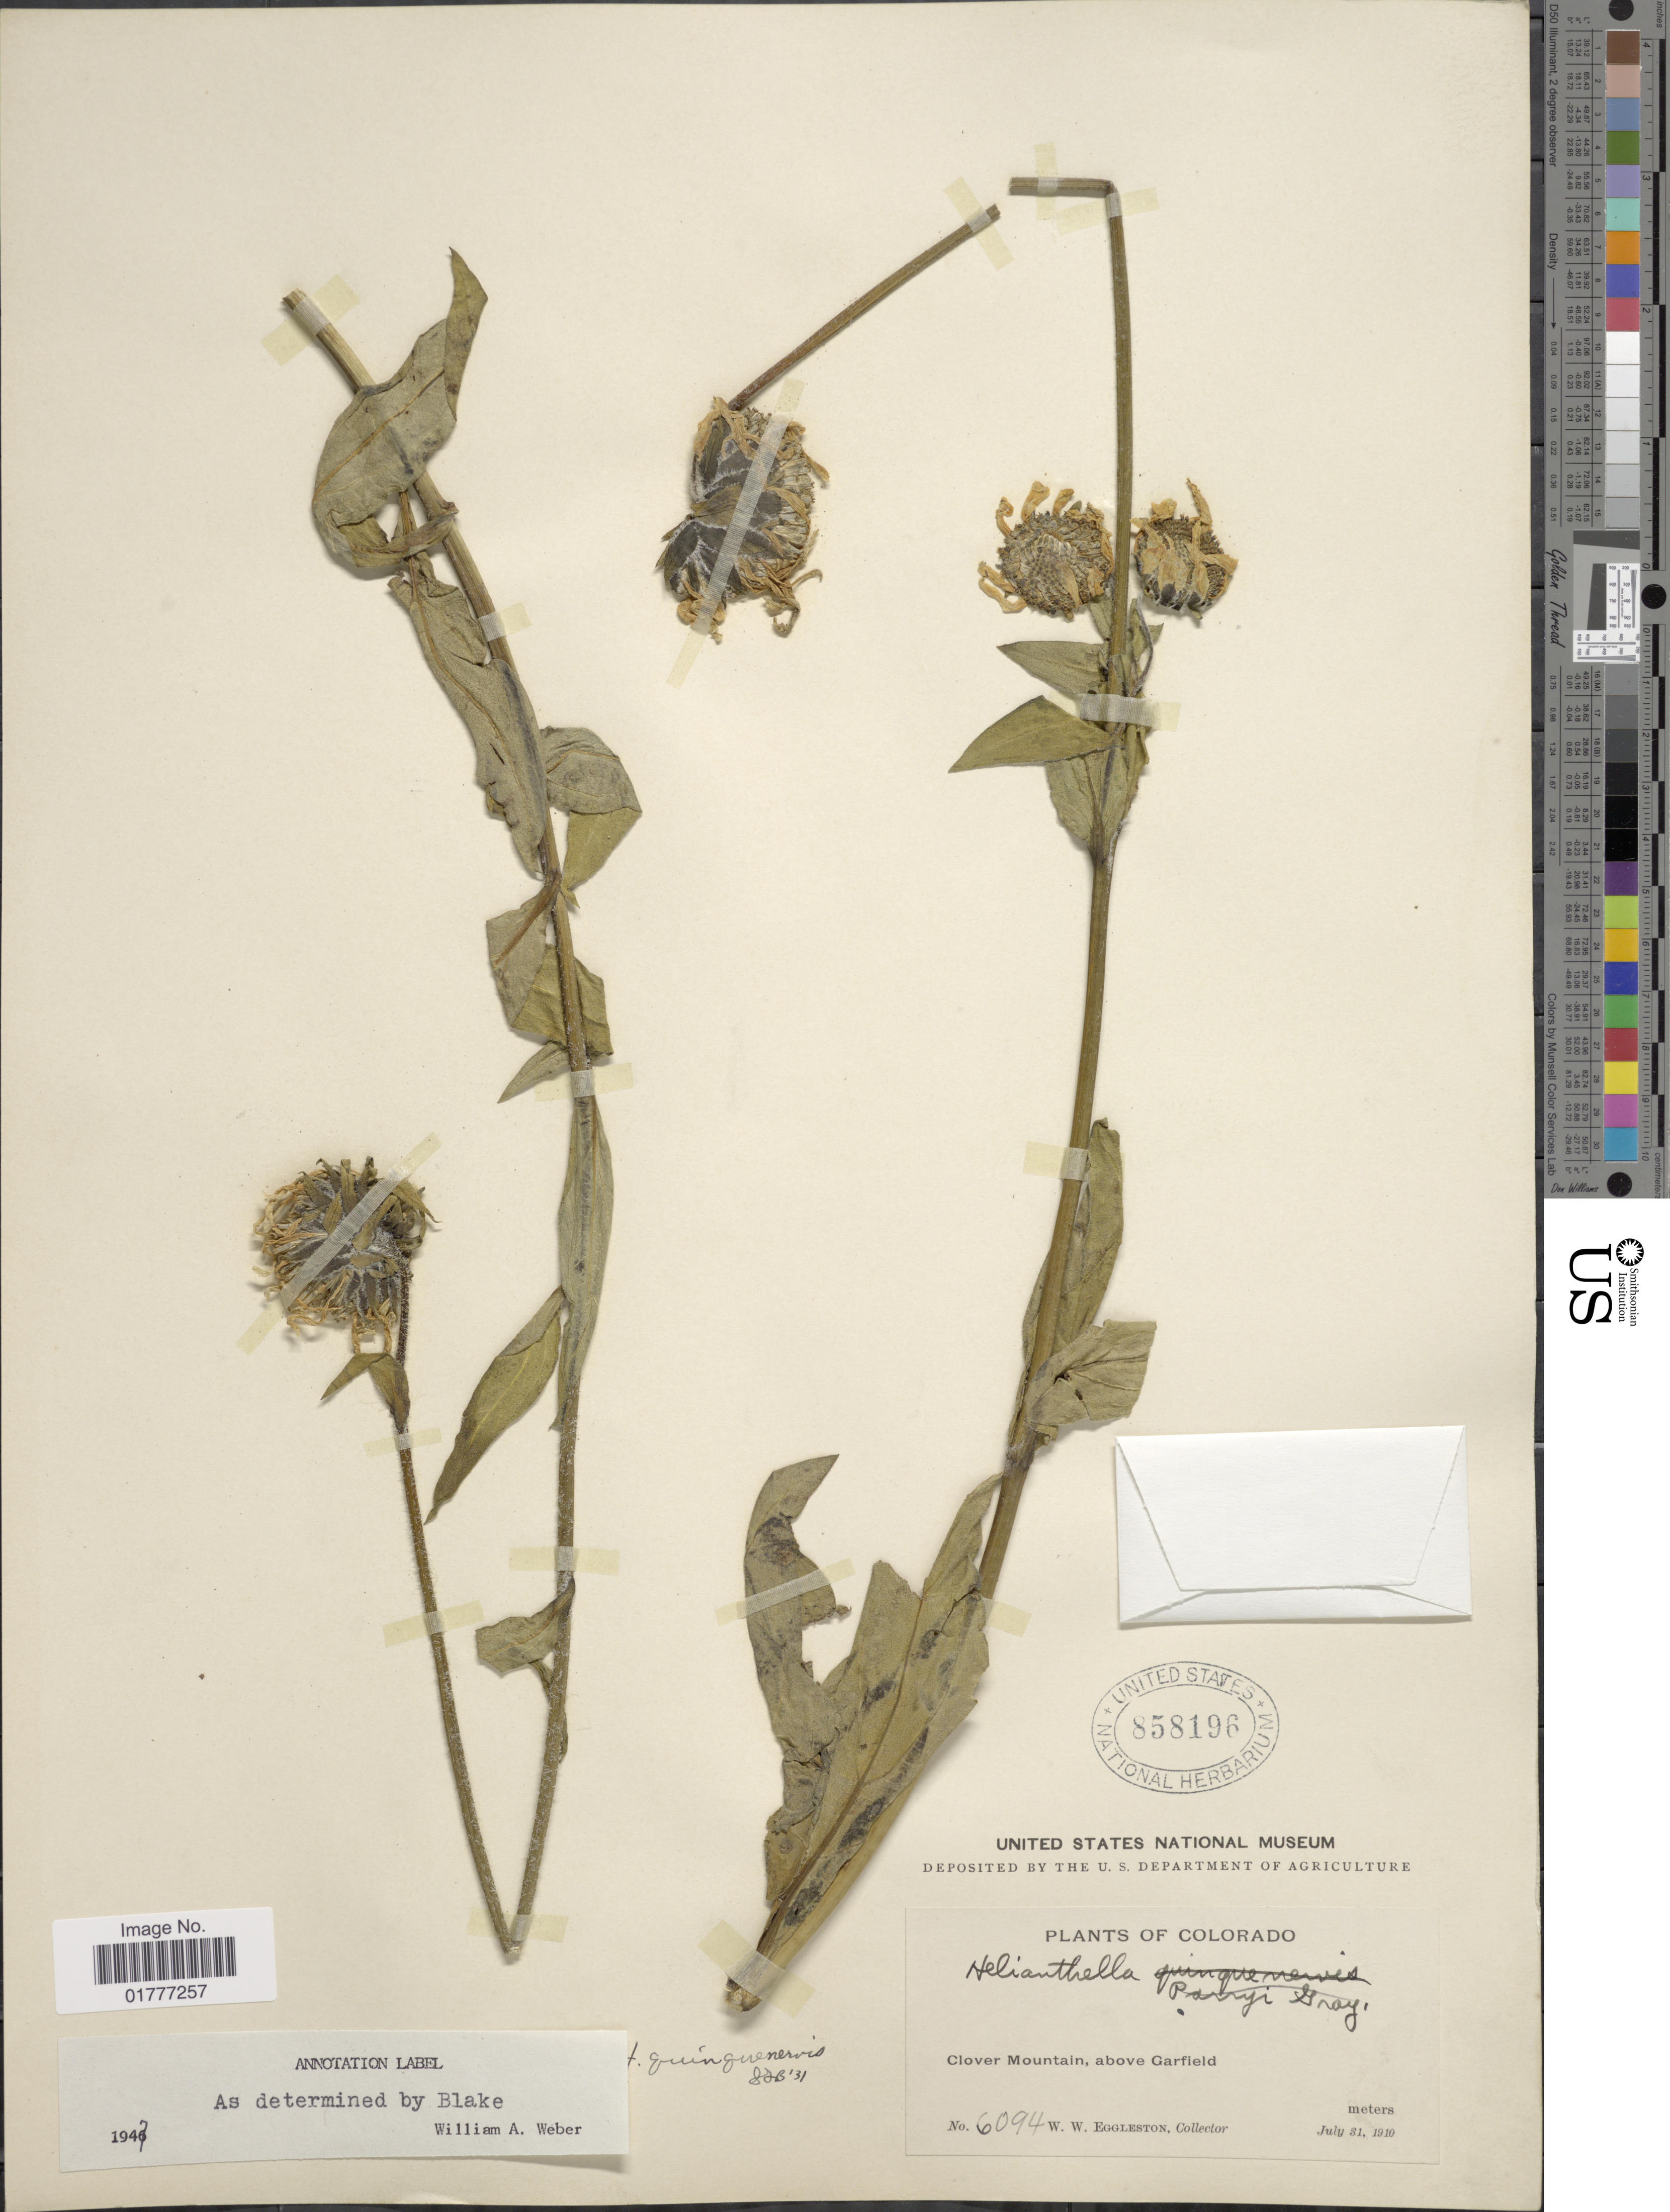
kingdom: Plantae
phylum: Tracheophyta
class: Magnoliopsida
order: Asterales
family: Asteraceae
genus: Helianthella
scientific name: Helianthella quinquenervis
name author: (Hook.) A. Gray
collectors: W. W. Eggleston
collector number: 6094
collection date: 1910-07-31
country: United States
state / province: Colorado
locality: Clover Mountains, above Garfield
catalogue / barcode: US 858196